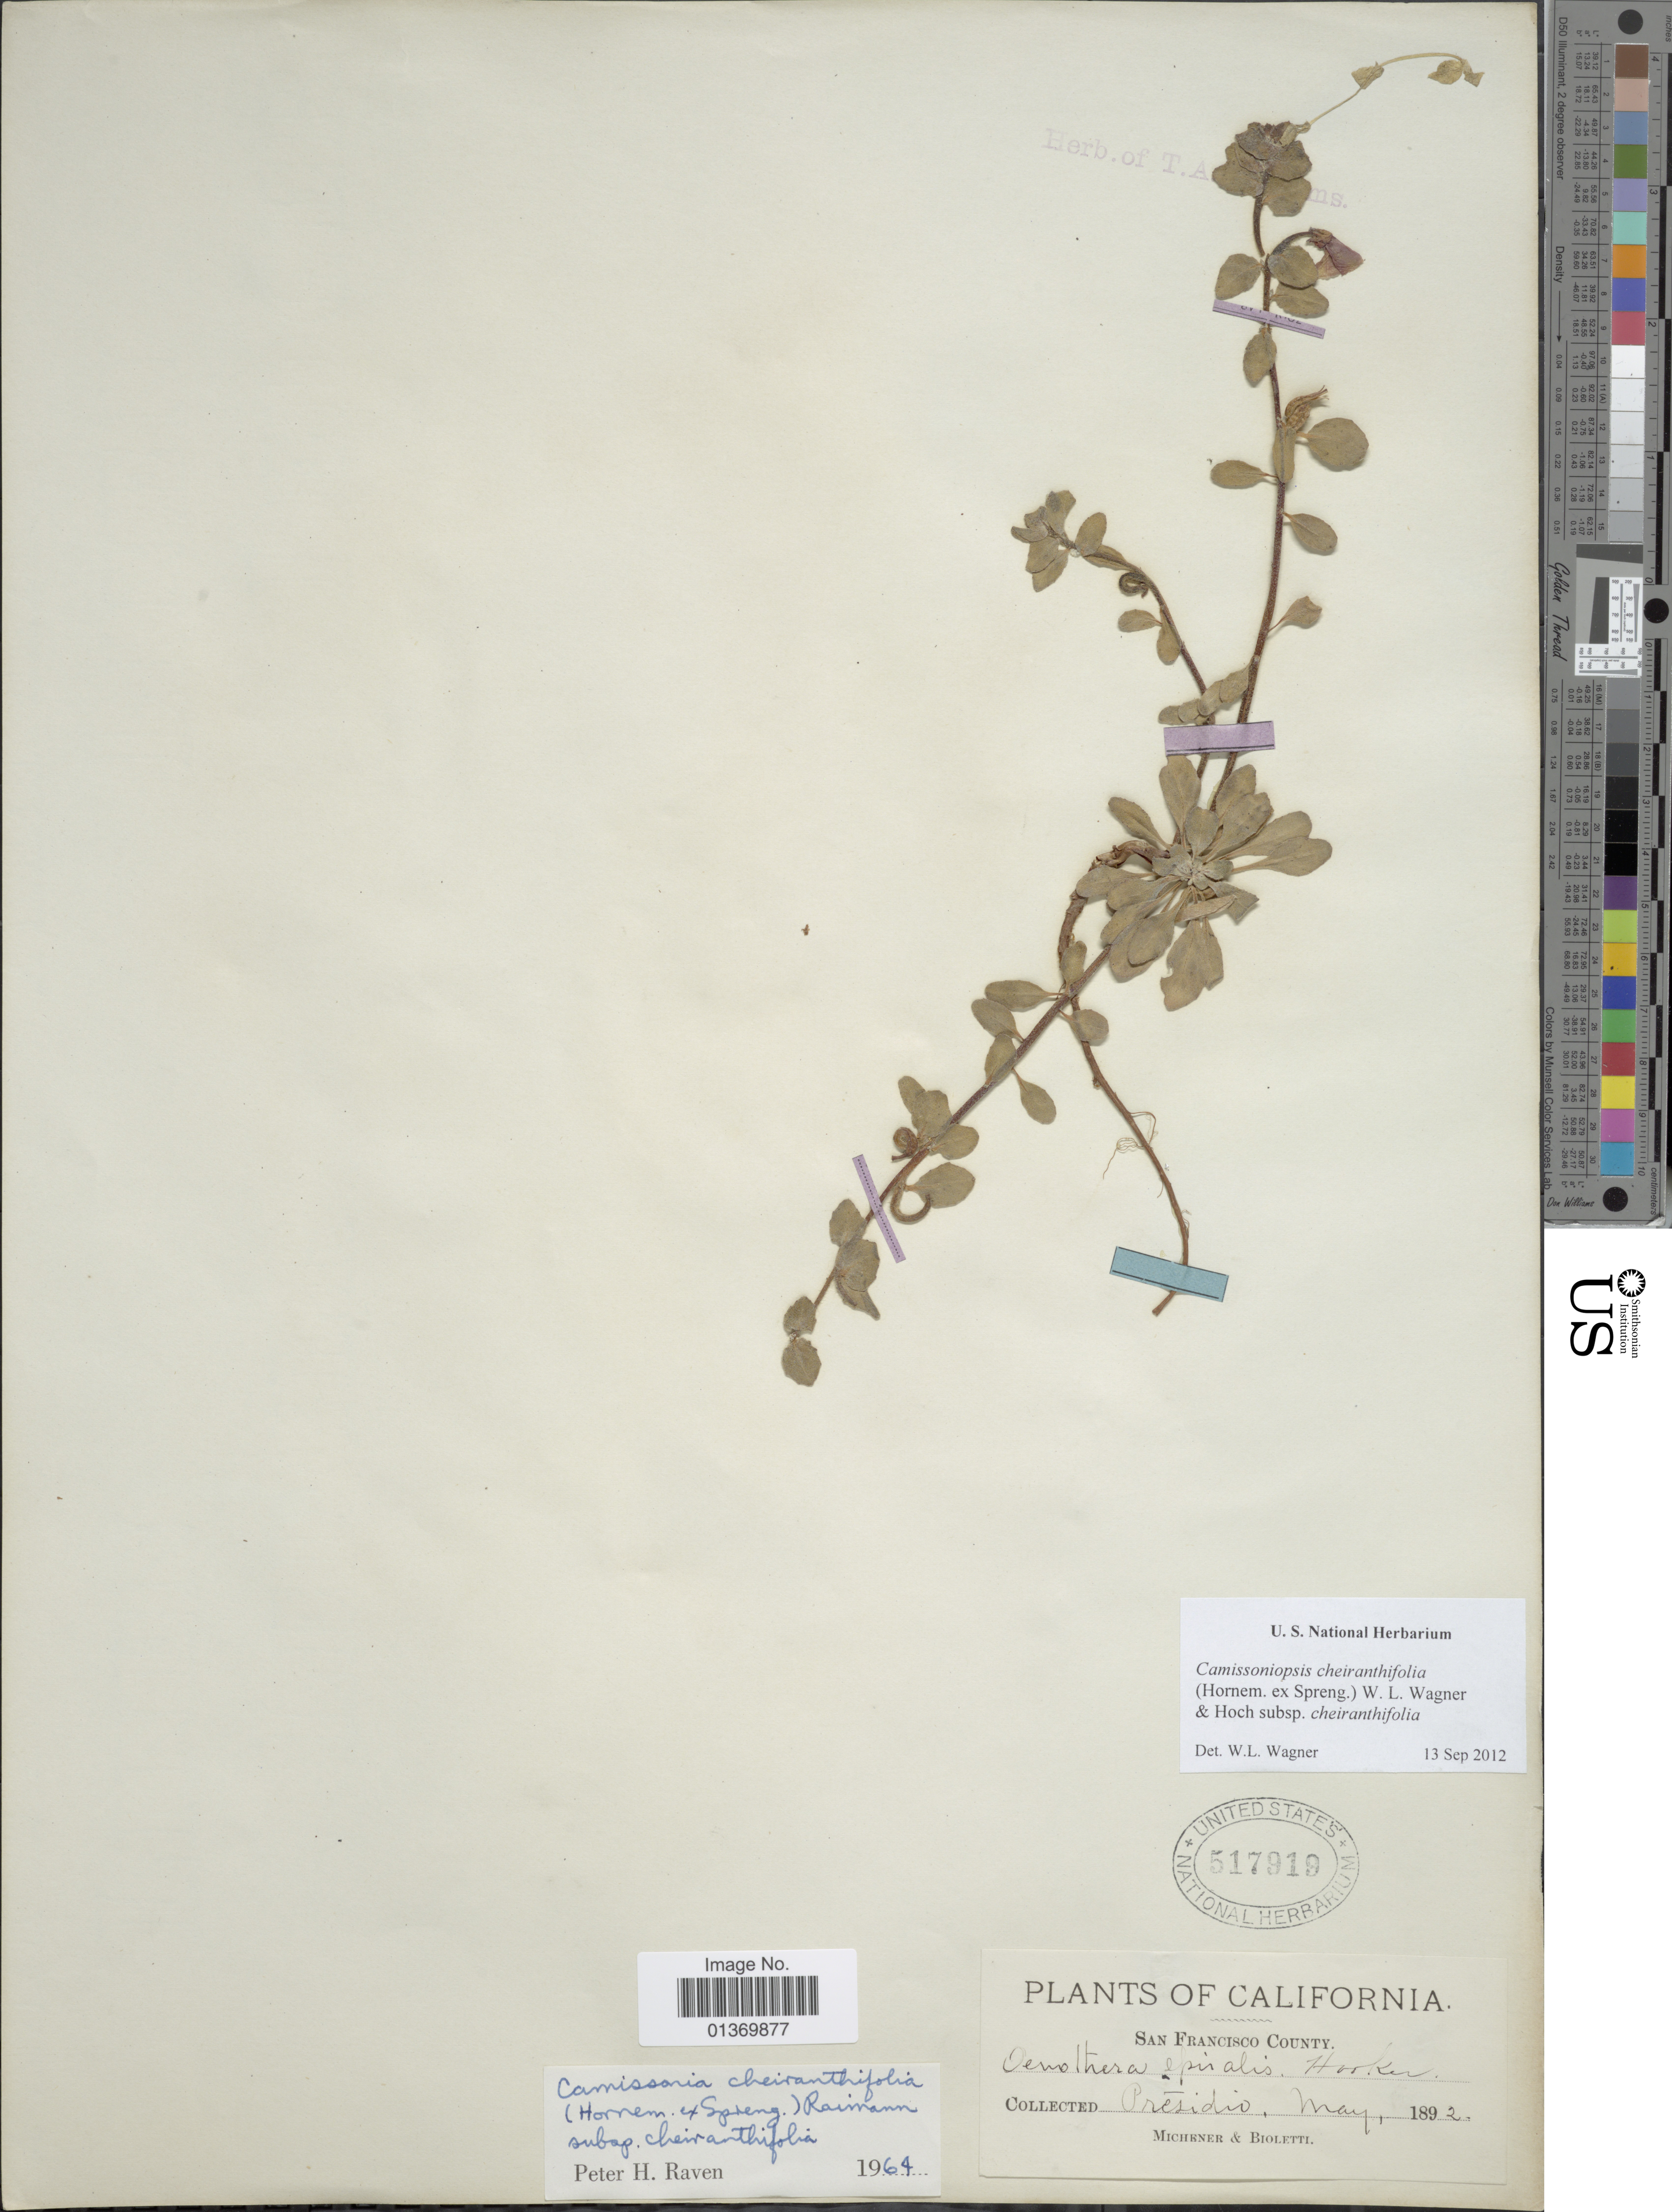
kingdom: Plantae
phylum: Tracheophyta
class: Magnoliopsida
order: Myrtales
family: Onagraceae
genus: Camissoniopsis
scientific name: Camissoniopsis cheiranthifolia subsp. cheiranthifolia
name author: (Hornem. ex Spreng.) W.L. Wagner & Hoch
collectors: -. Michener & -- Bioletti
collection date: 1892-05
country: United States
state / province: California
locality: Presidio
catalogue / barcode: US 517919